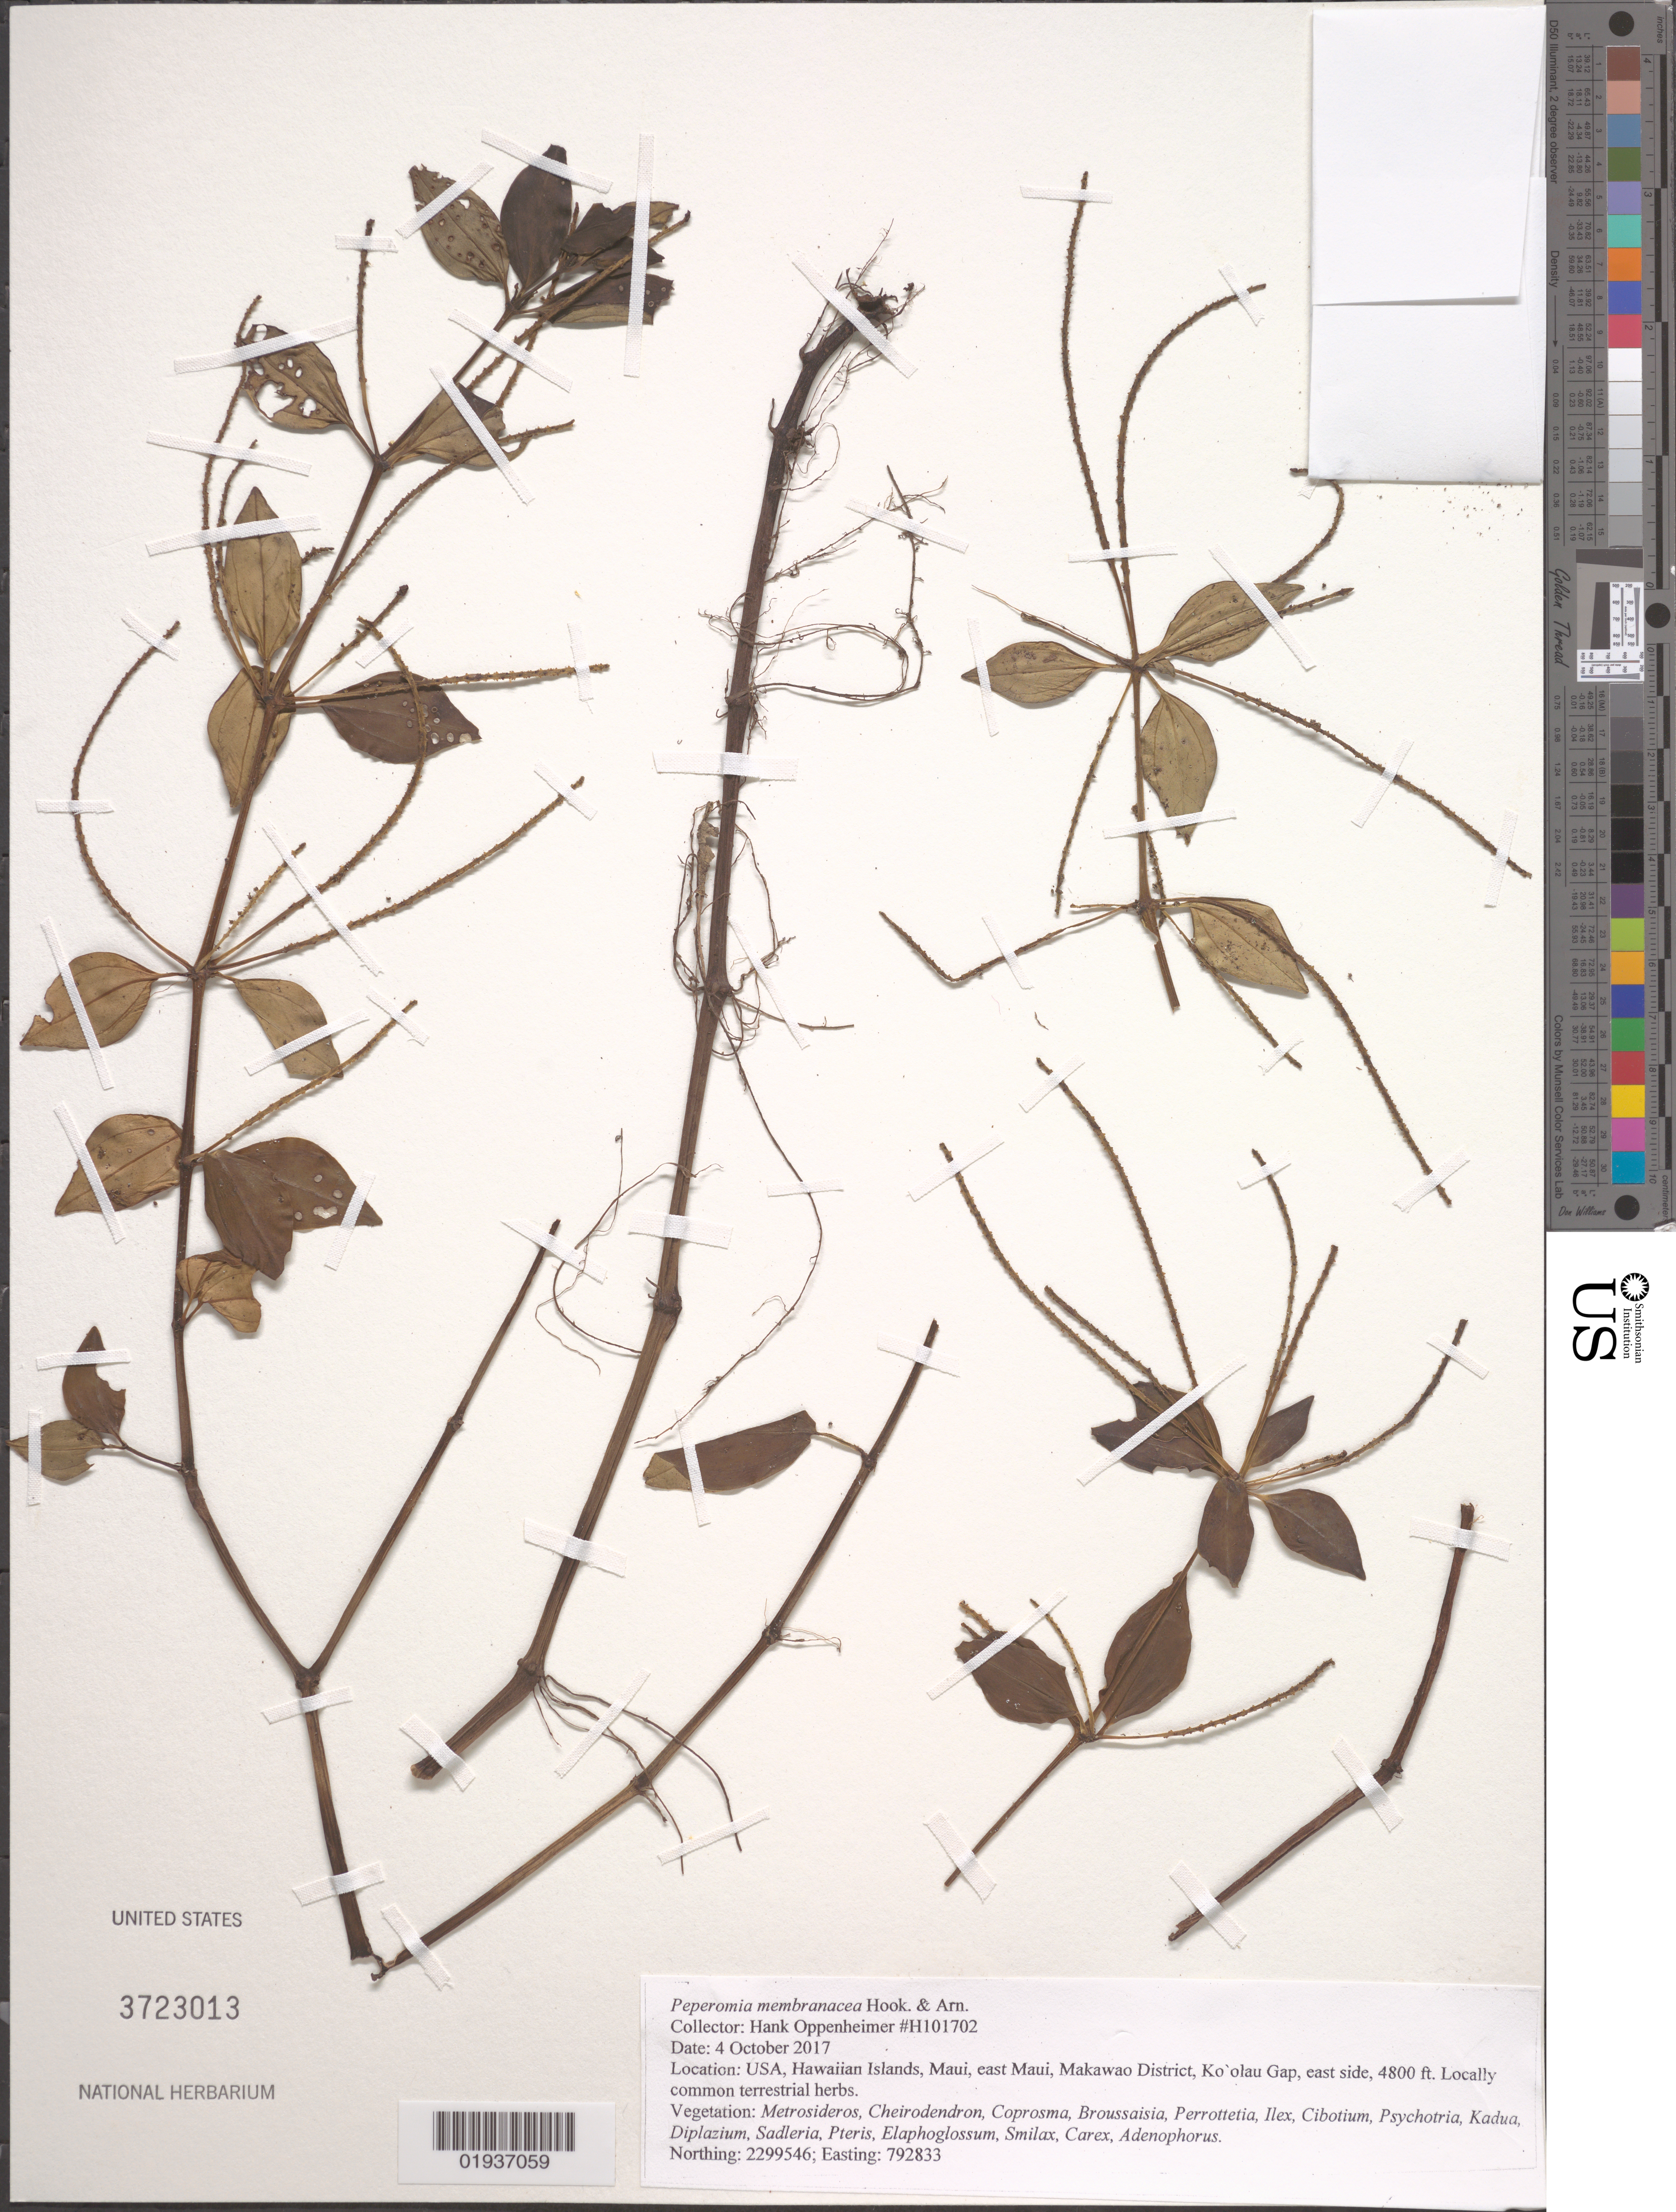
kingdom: Plantae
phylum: Tracheophyta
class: Magnoliopsida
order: Piperales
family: Piperaceae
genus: Peperomia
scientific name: Peperomia membranacea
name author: Hook. & Arn.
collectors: H. L. Oppenheimer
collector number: H101702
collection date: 2017-10-04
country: United States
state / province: Hawaii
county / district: Maui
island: Maui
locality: East Maui, Makawao District, Ko'olau Gap, east side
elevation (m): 1463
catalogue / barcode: US 3723013